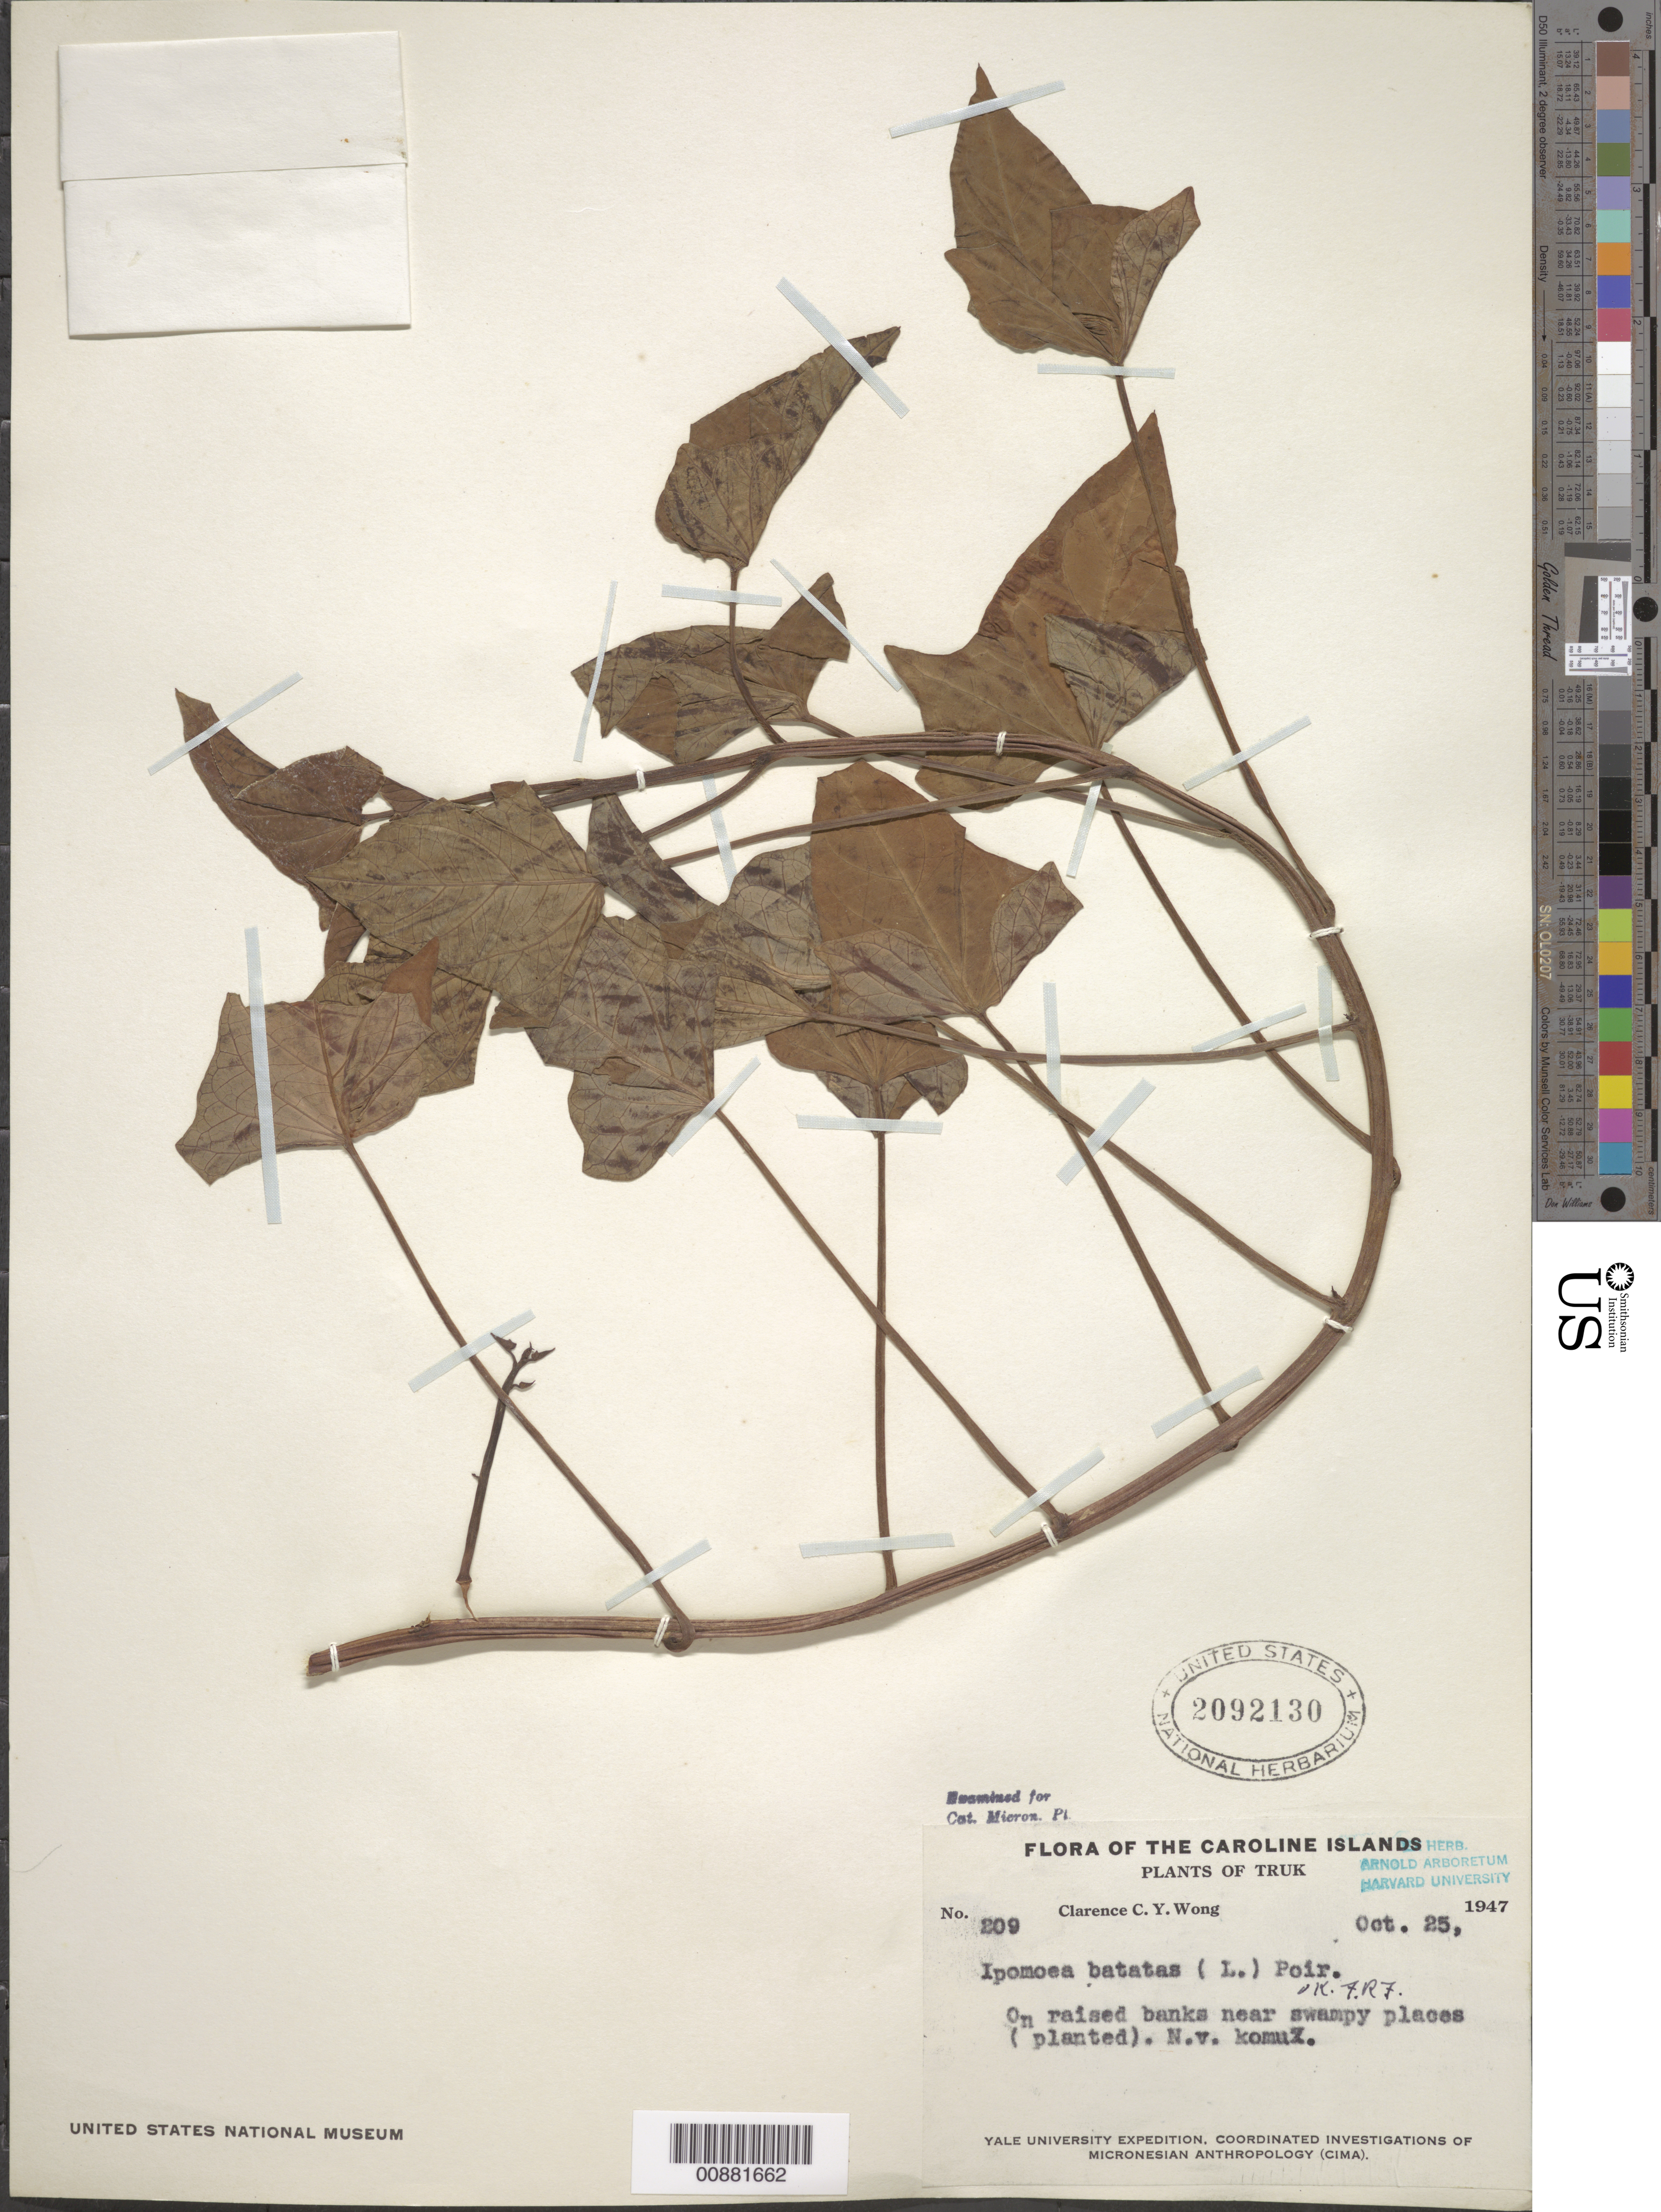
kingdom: Plantae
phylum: Tracheophyta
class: Magnoliopsida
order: Solanales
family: Convolvulaceae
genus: Ipomoea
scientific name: Ipomoea batatas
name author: (L.) Lam.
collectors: C. Wong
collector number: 209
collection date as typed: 25 Oct 1947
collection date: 1947-10-25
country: Micronesia, Federated States of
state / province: Truk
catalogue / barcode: US 2092130